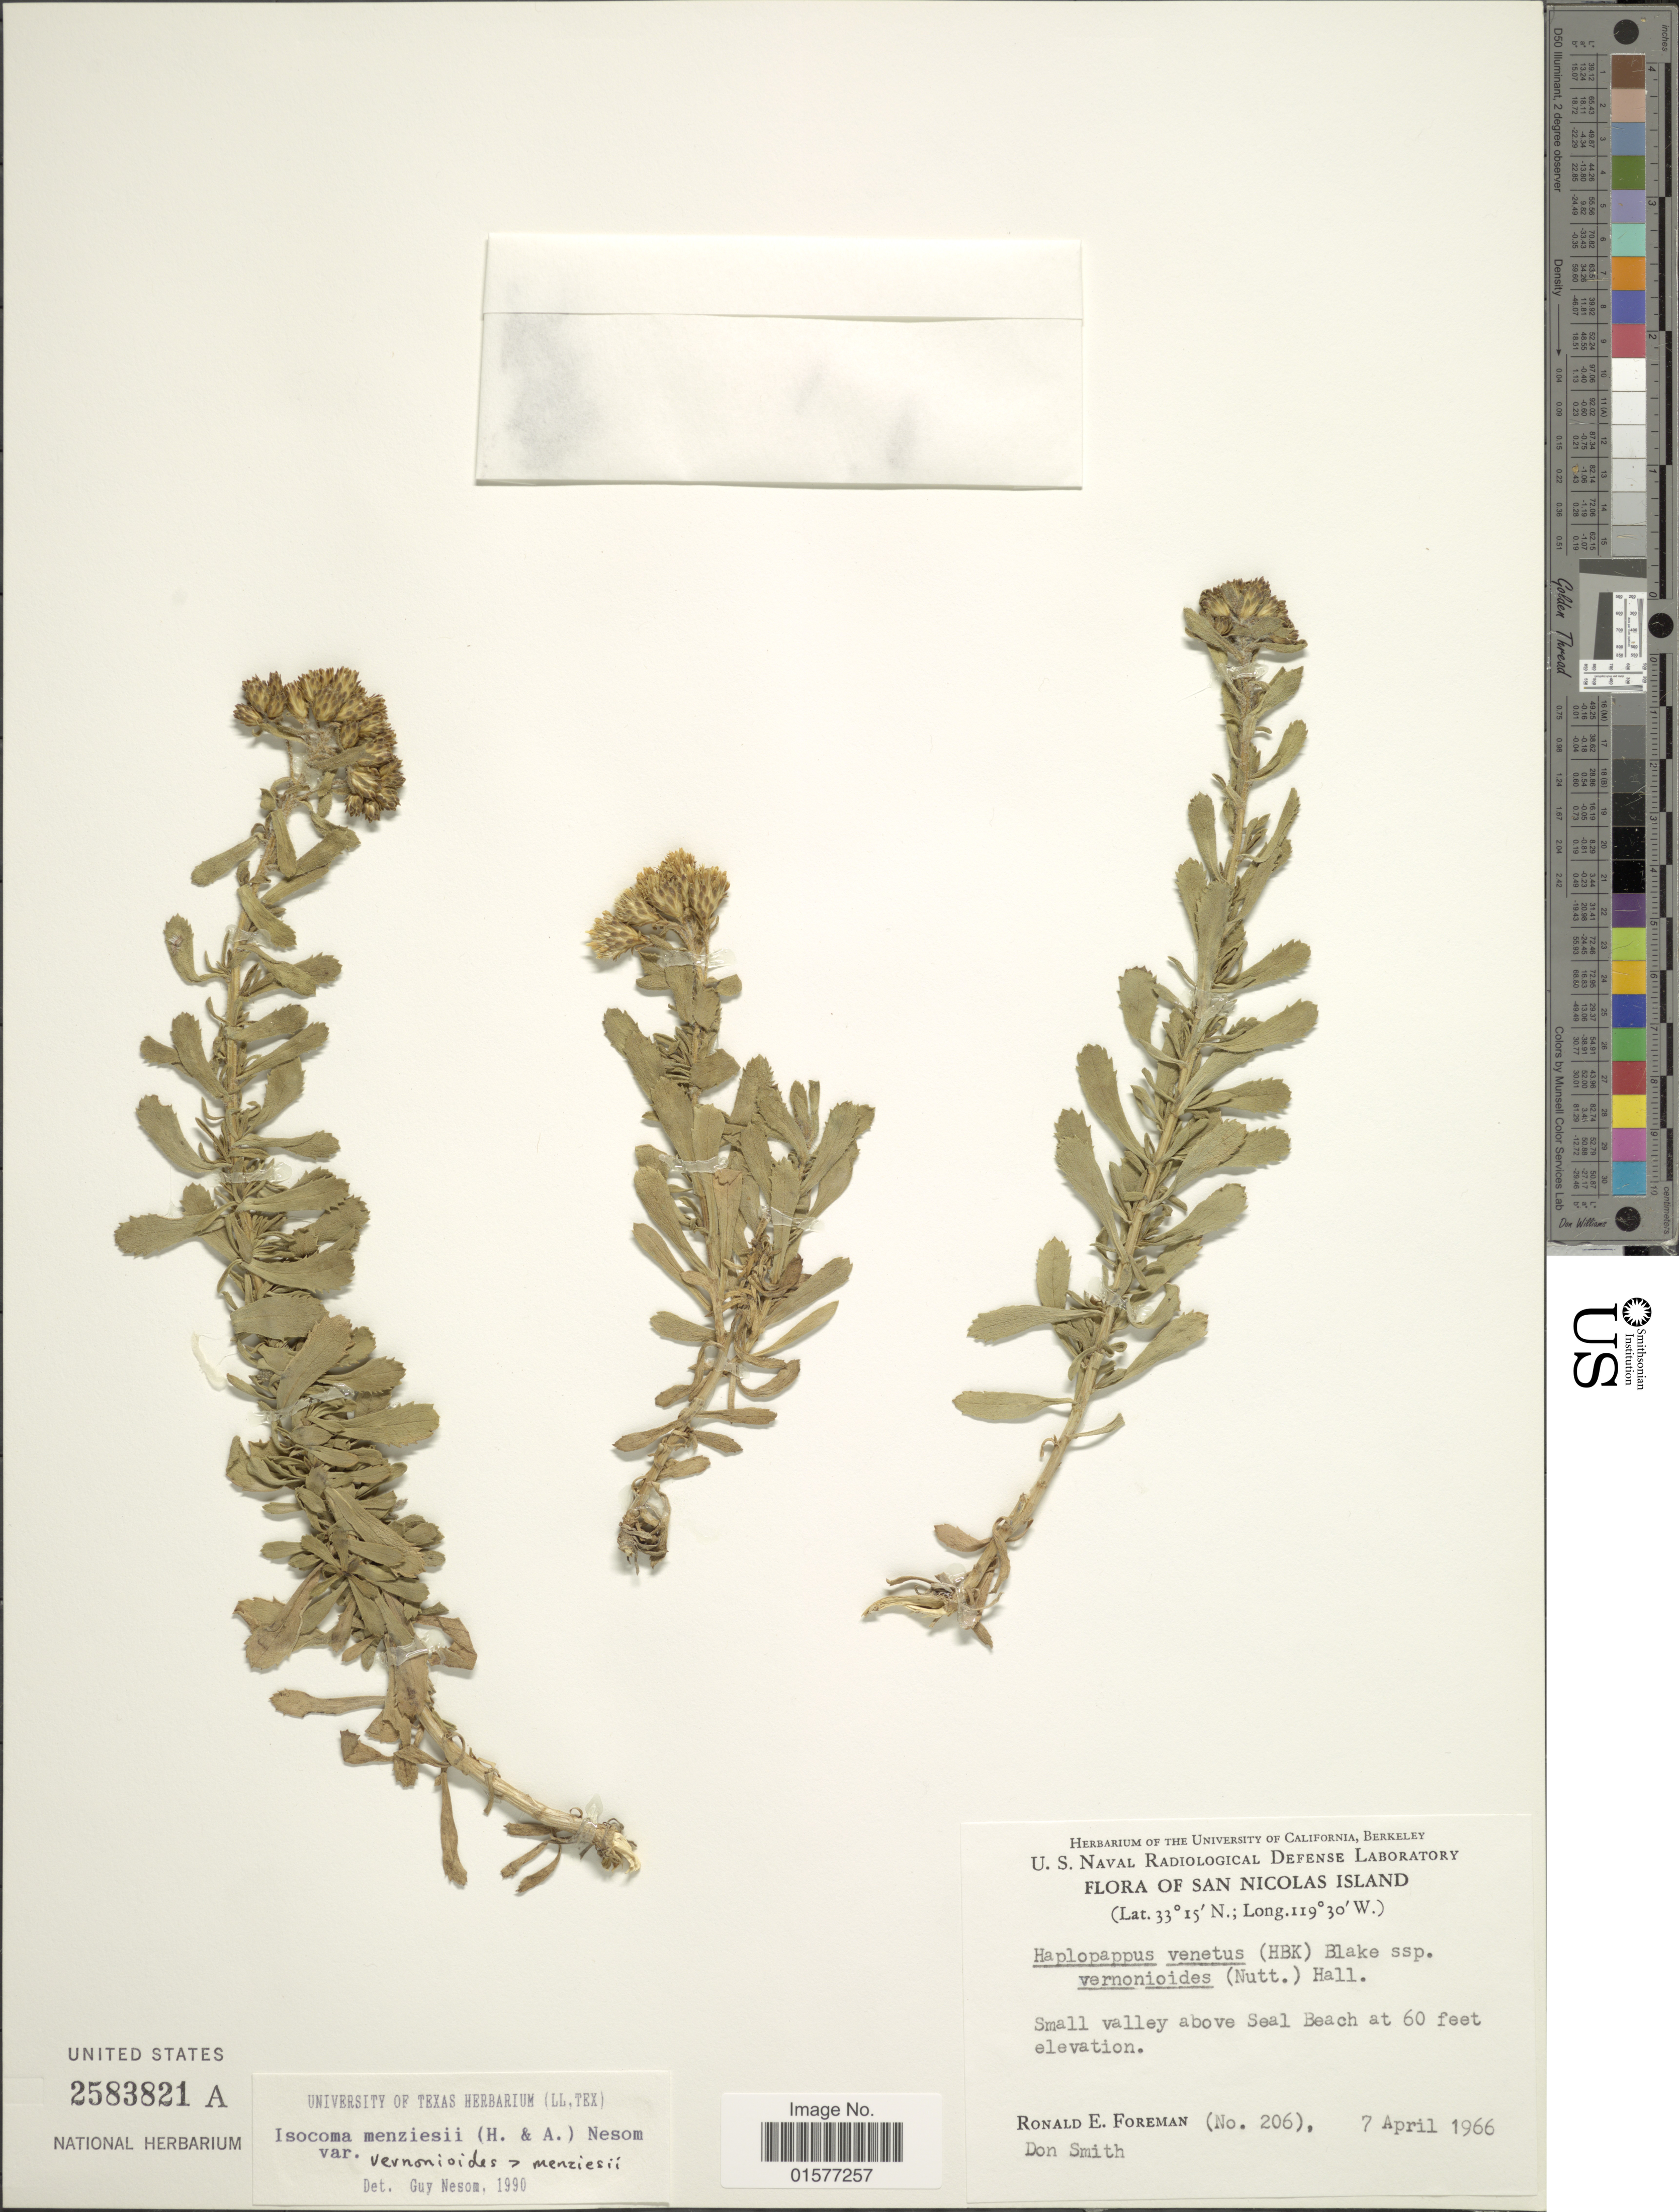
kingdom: Plantae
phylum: Tracheophyta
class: Magnoliopsida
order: Asterales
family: Asteraceae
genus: Isocoma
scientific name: Isocoma menziesii var. vernonioides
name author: (Nutt.) G.L. Nesom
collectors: R. Foreman & D. Smith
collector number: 206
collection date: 1966-08-07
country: United States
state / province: California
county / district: Ventura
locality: San Nicolas Island, Small valley above Seal Beach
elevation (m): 18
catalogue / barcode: US 2583821A